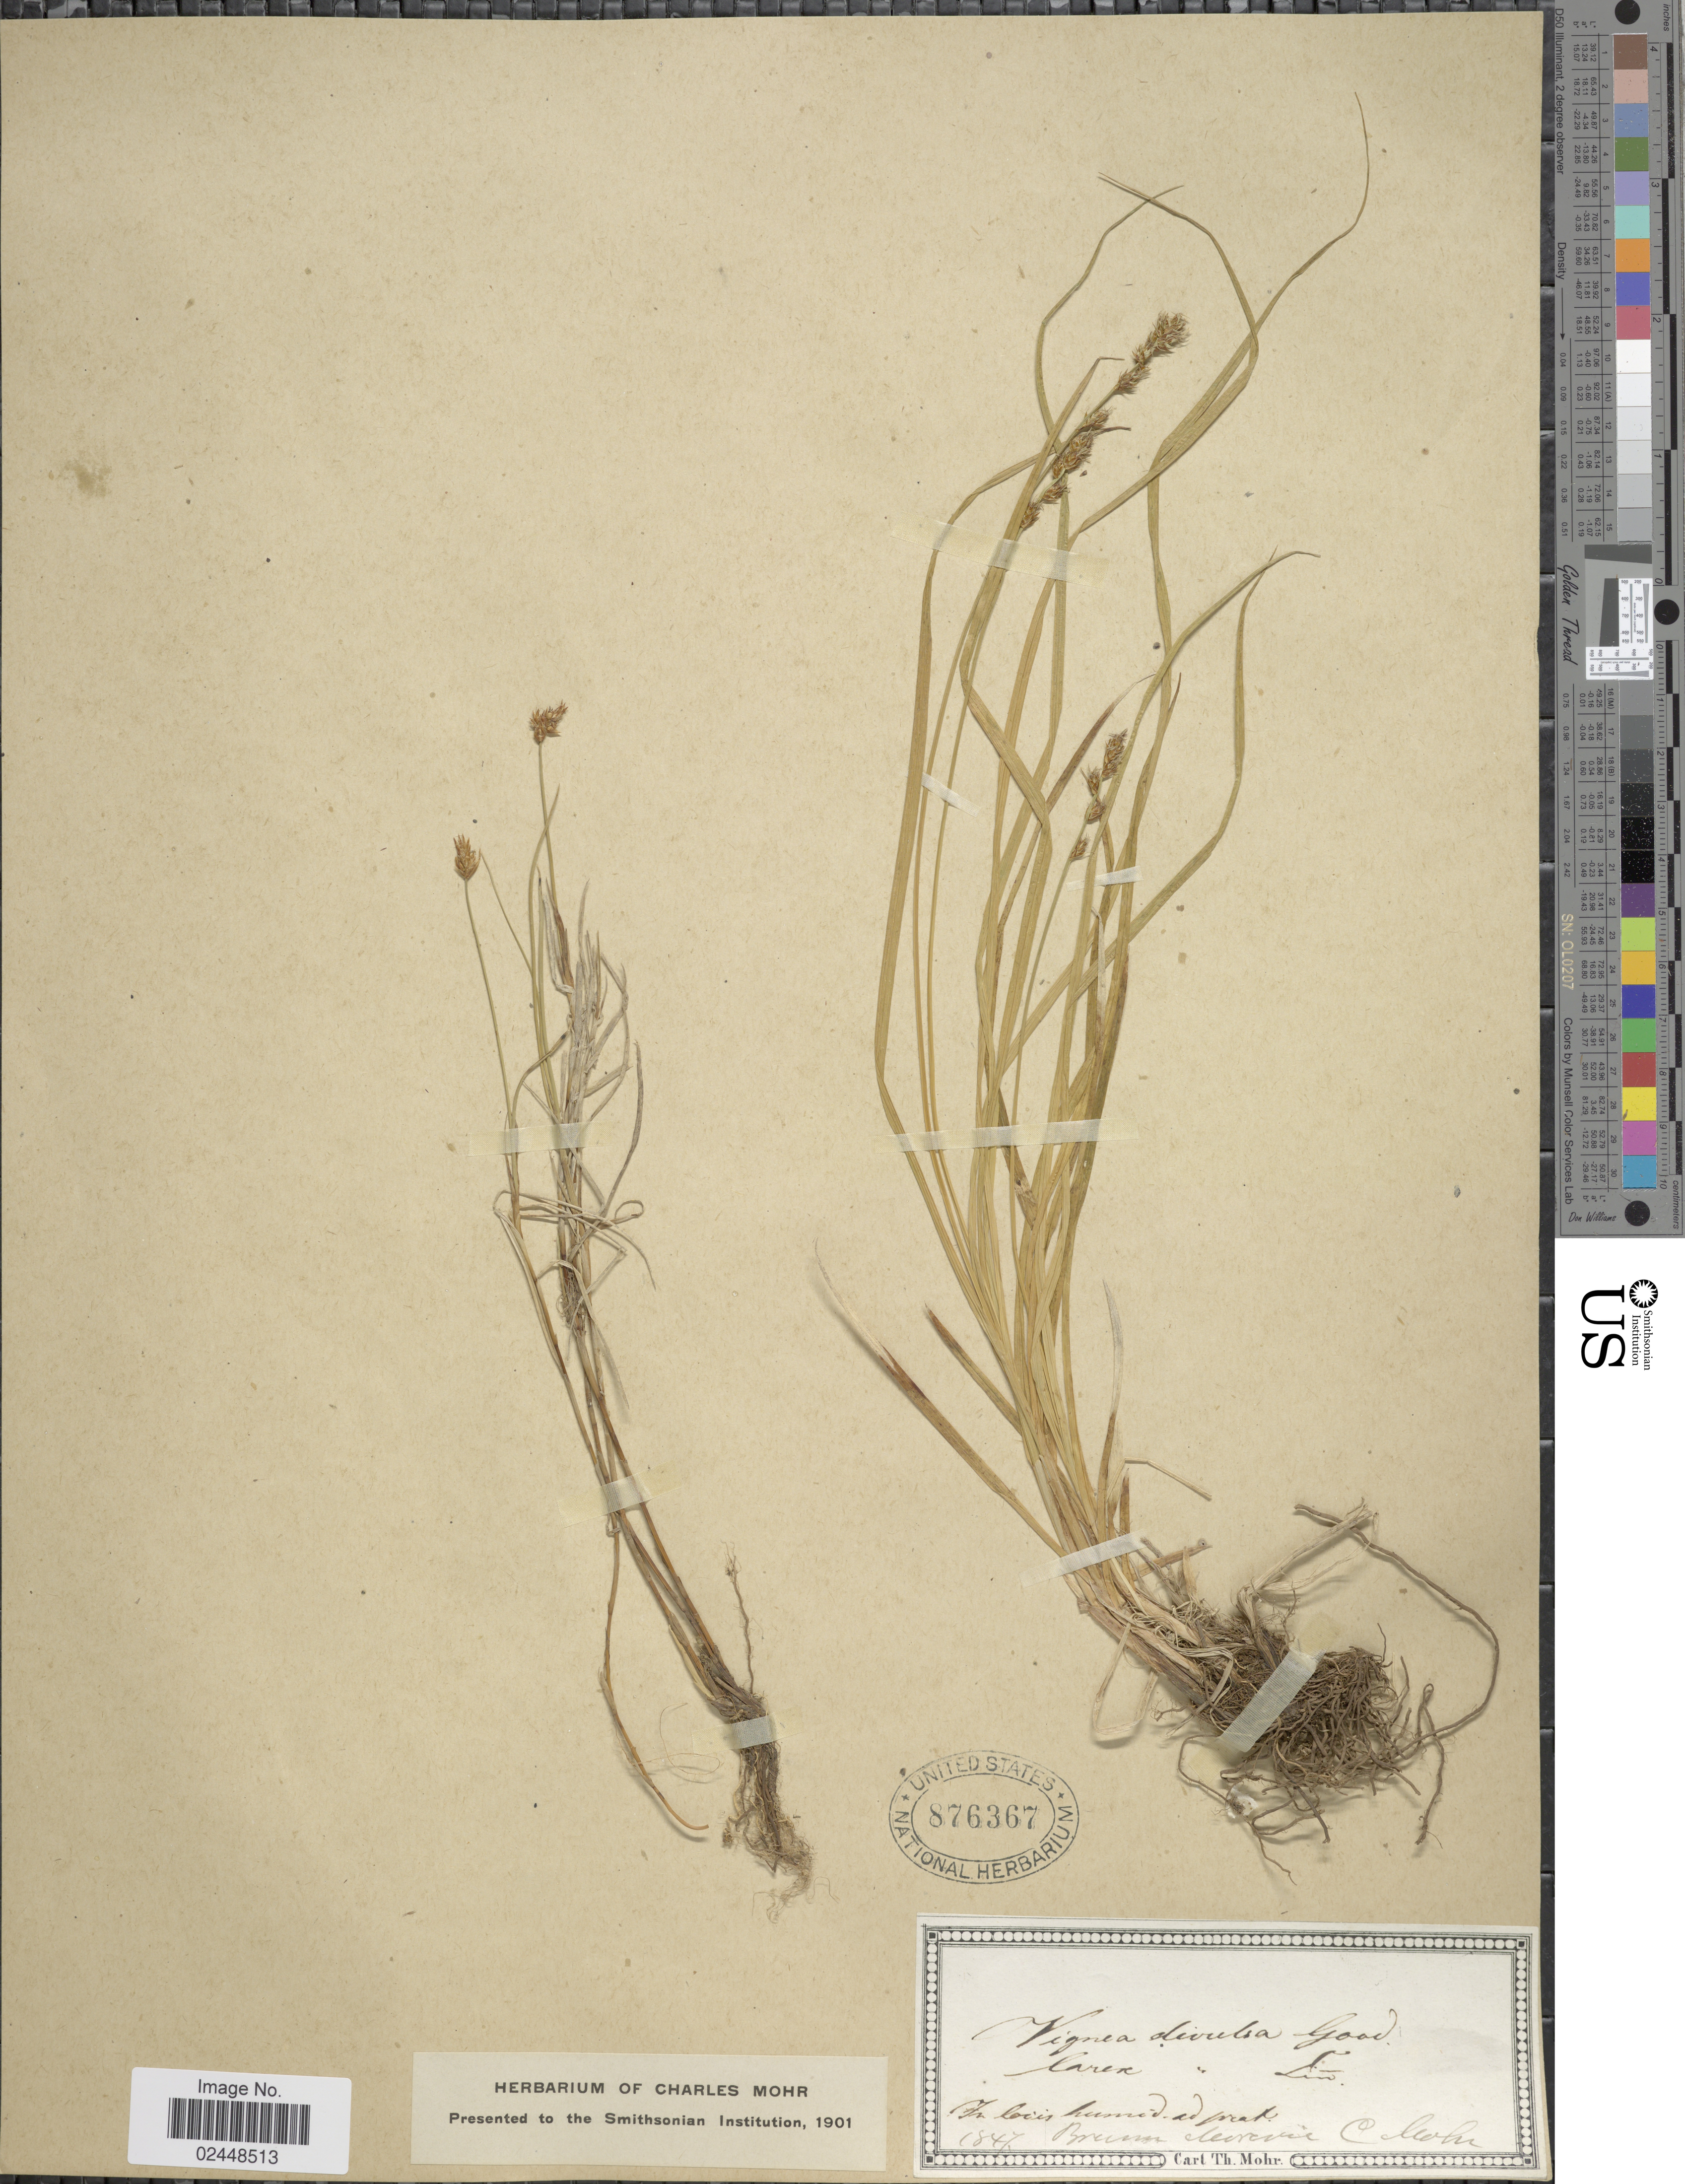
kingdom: Plantae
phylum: Tracheophyta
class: Liliopsida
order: Poales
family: Cyperaceae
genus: Carex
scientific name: Carex divulsa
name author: Stokes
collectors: C. T. Mohr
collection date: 1847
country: Czechia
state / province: South Moravian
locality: In locis humid ad prat. Brunn, Moravia.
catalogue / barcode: US 876367